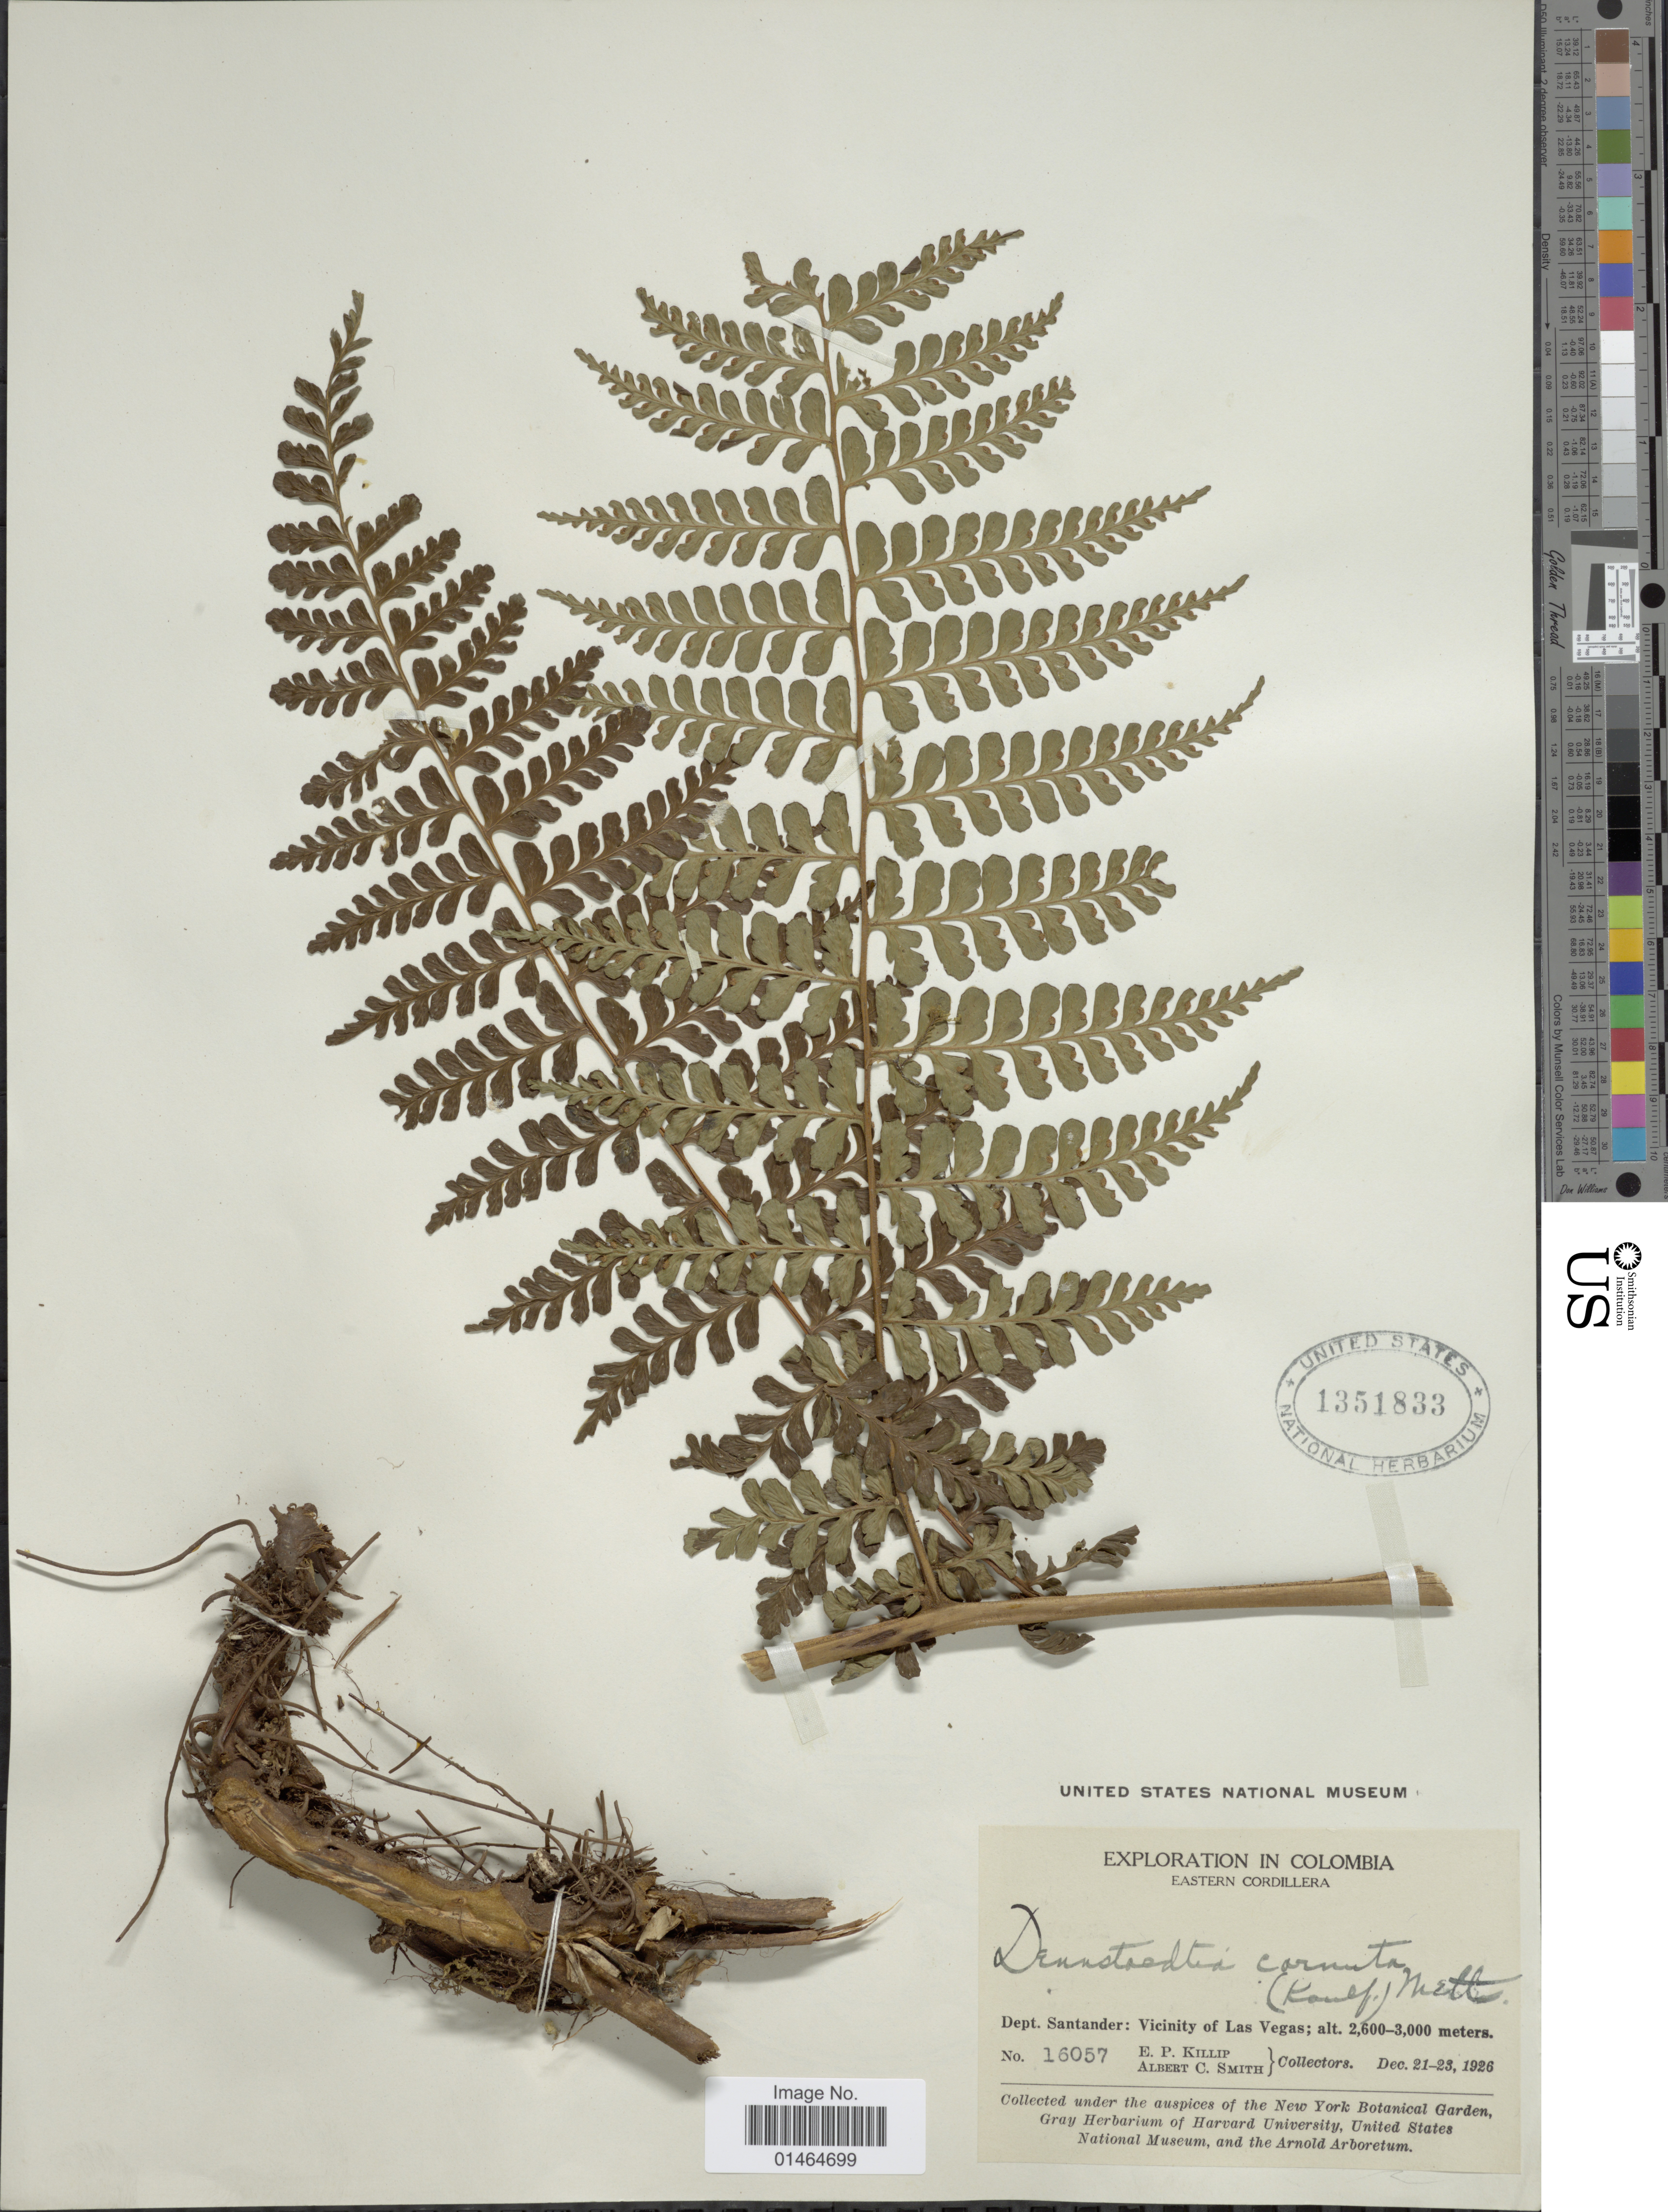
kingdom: Plantae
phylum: Tracheophyta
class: Polypodiopsida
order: Polypodiales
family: Dennstaedtiaceae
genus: Dennstaedtia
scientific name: Dennstaedtia dissecta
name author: (Sw.) T. Moore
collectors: E. P. Killip & A. C. Smith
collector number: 16057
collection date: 1926-12-21/1926-12-23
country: Colombia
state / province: Santander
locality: Eastern Cordillera. Vicinity of Las Vegas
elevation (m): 2600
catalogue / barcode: US 1351833